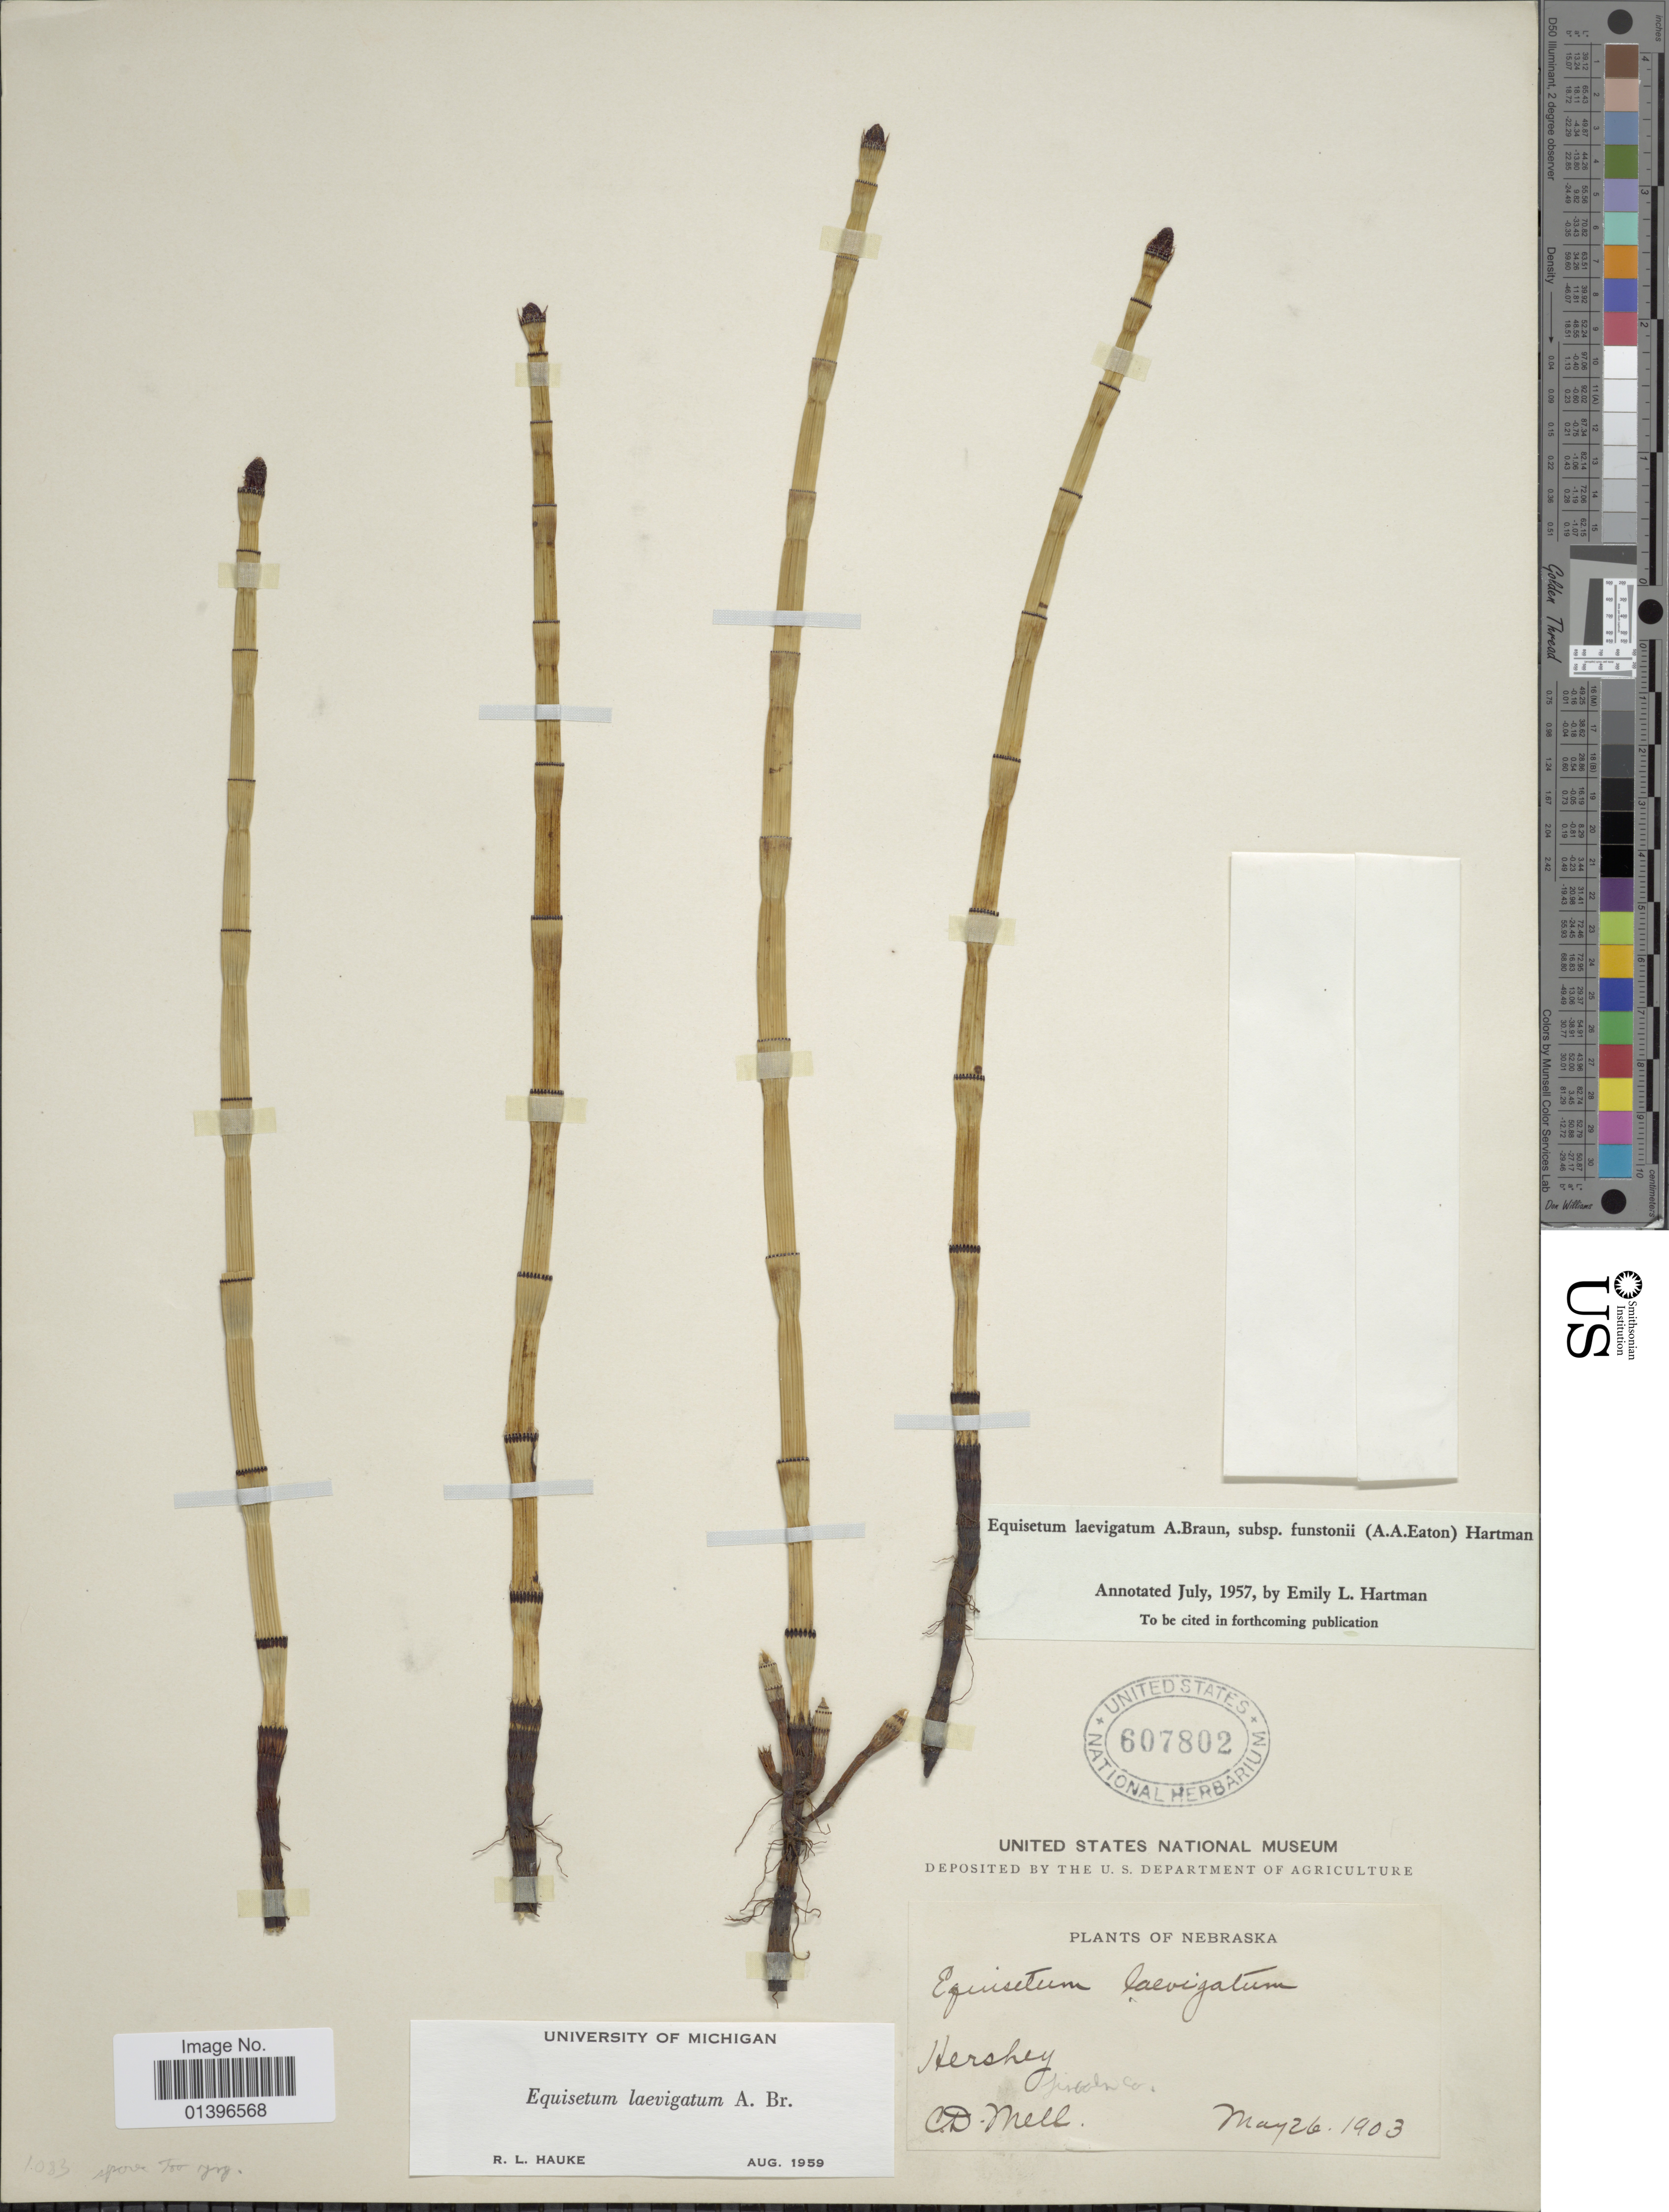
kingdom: Plantae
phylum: Tracheophyta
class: Polypodiopsida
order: Equisetales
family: Equisetaceae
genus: Equisetum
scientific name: Equisetum laevigatum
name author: A. Braun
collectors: C. D. Mell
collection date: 1903-05-26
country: United States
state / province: Nebraska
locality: Hershey, Lincoln Co.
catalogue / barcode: US 607802